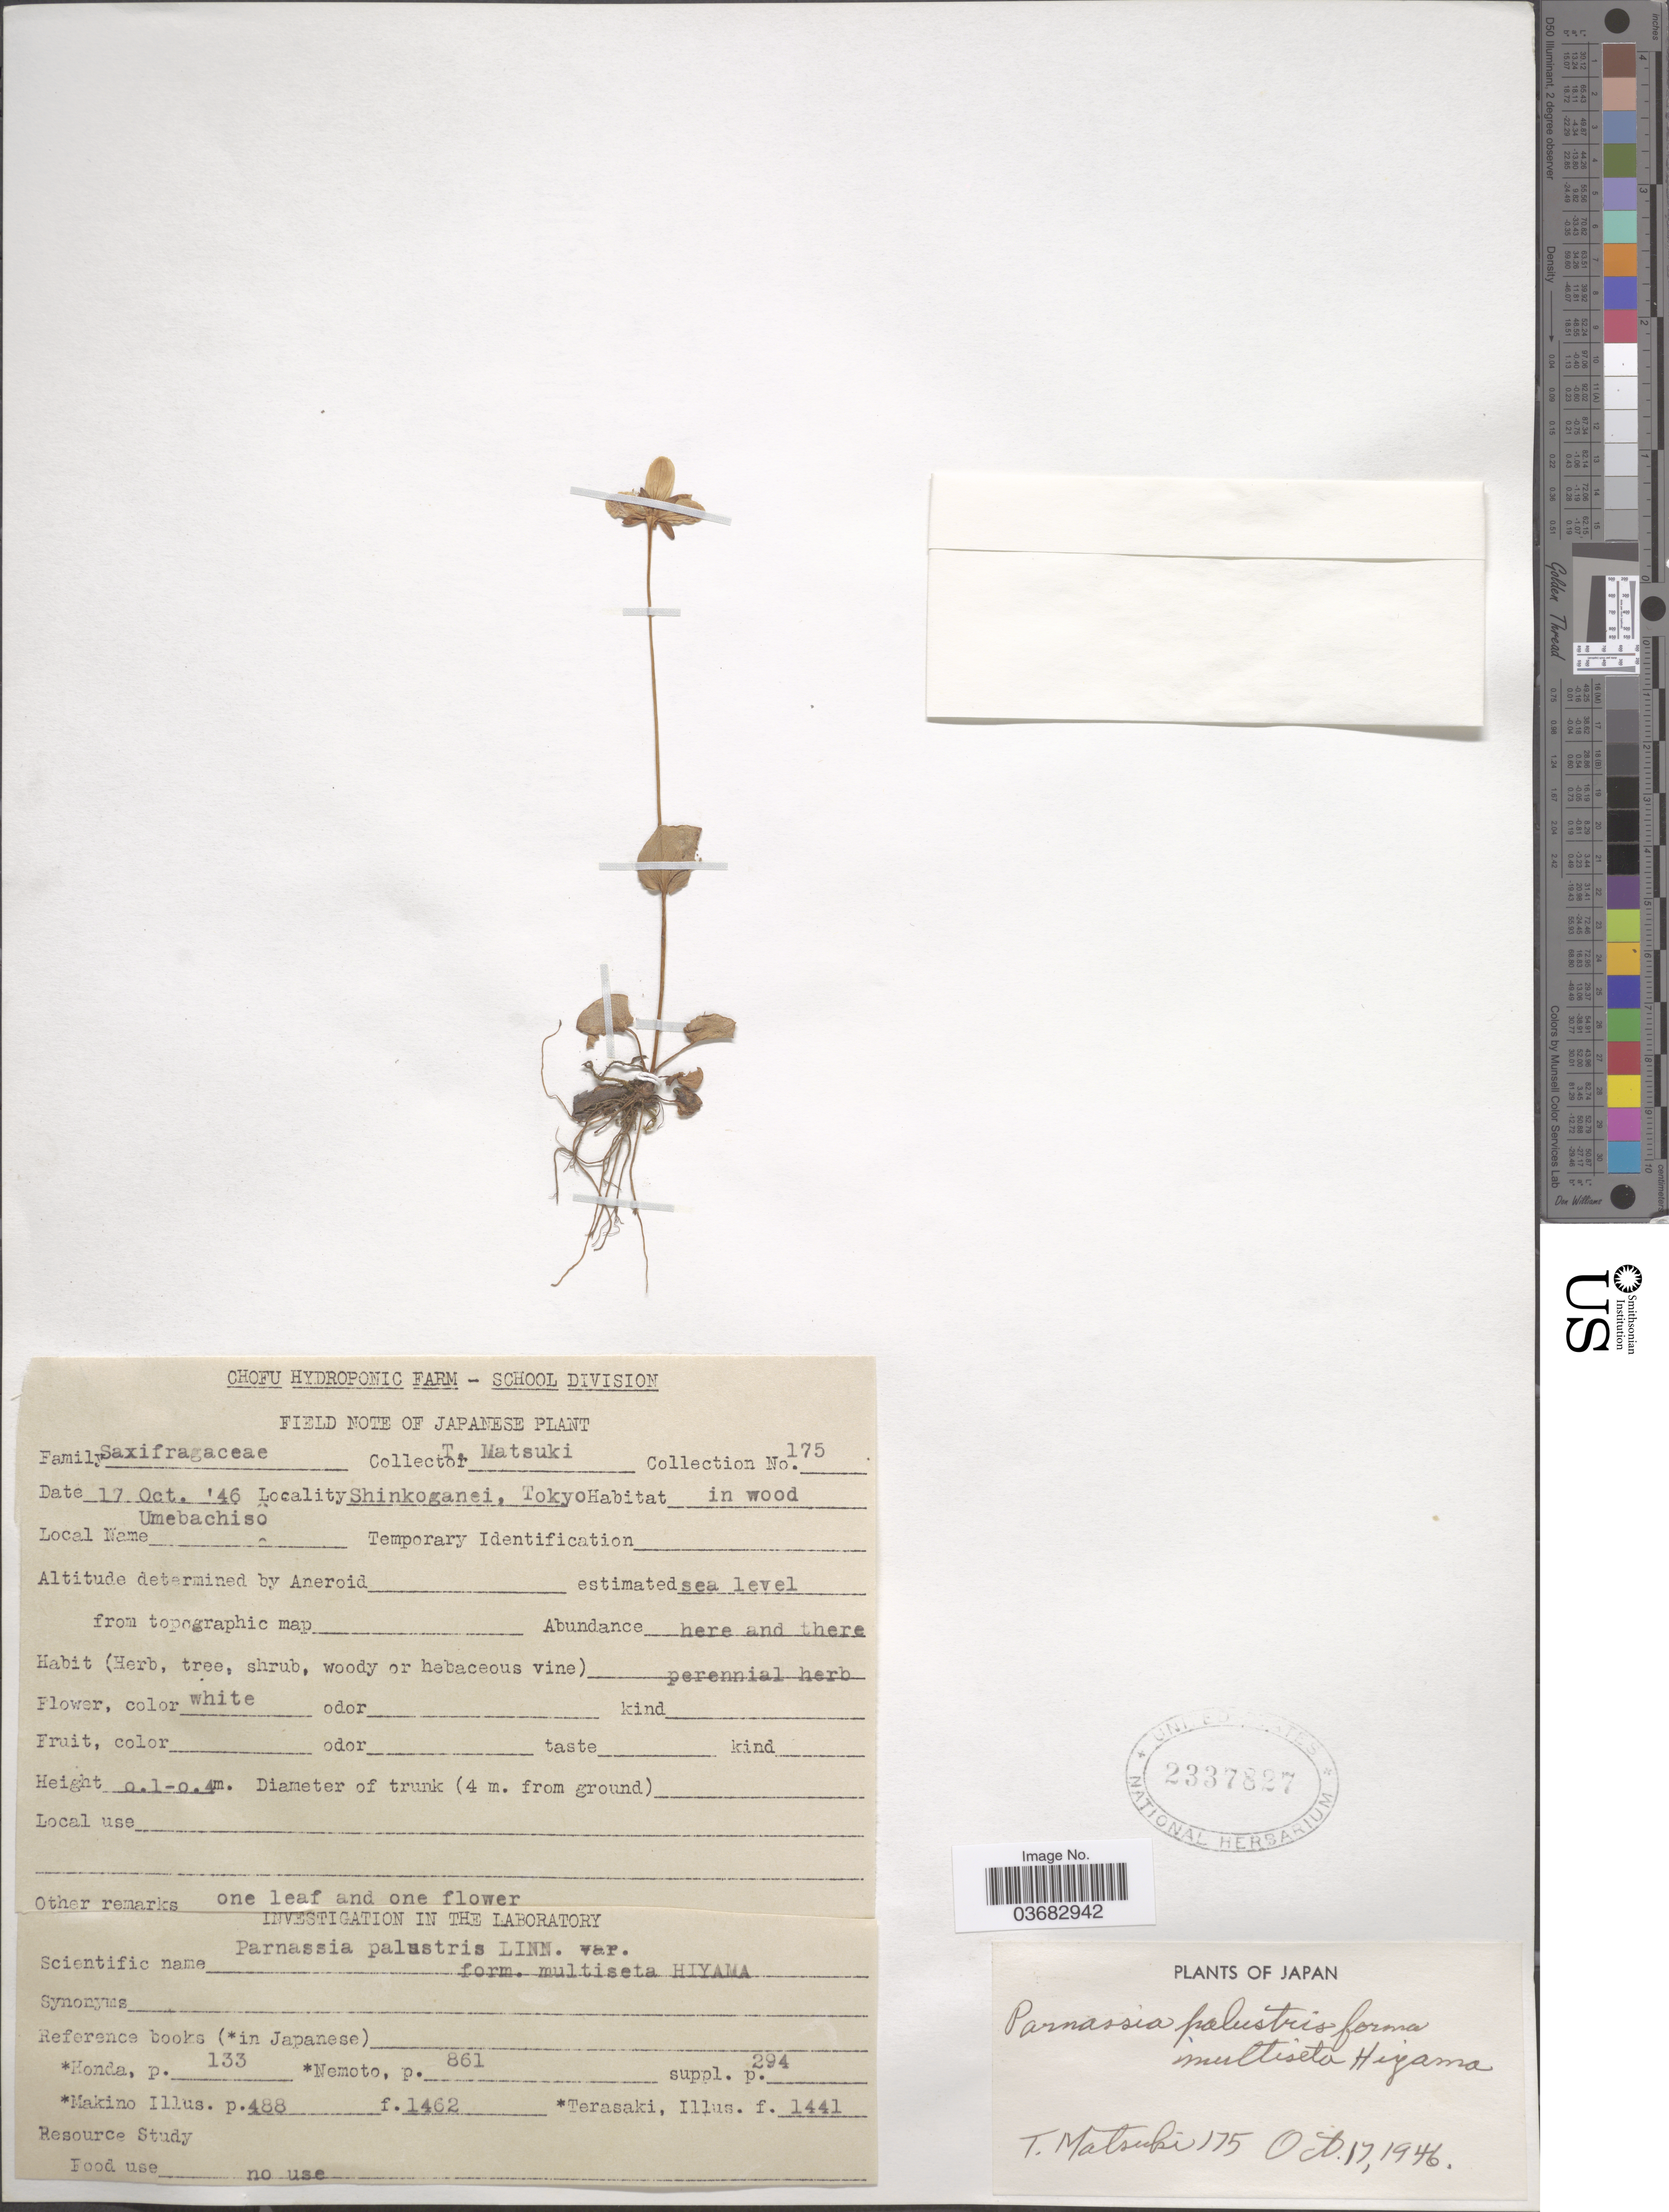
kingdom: Plantae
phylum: Tracheophyta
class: Magnoliopsida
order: Celastrales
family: Parnassiaceae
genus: Parnassia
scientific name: Parnassia palustris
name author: L.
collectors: T. Matsubi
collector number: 175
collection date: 1946-10-17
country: Japan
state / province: Tokyo, Federal City of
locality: Shinkoganie, Tokyo.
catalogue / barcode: US 2337827